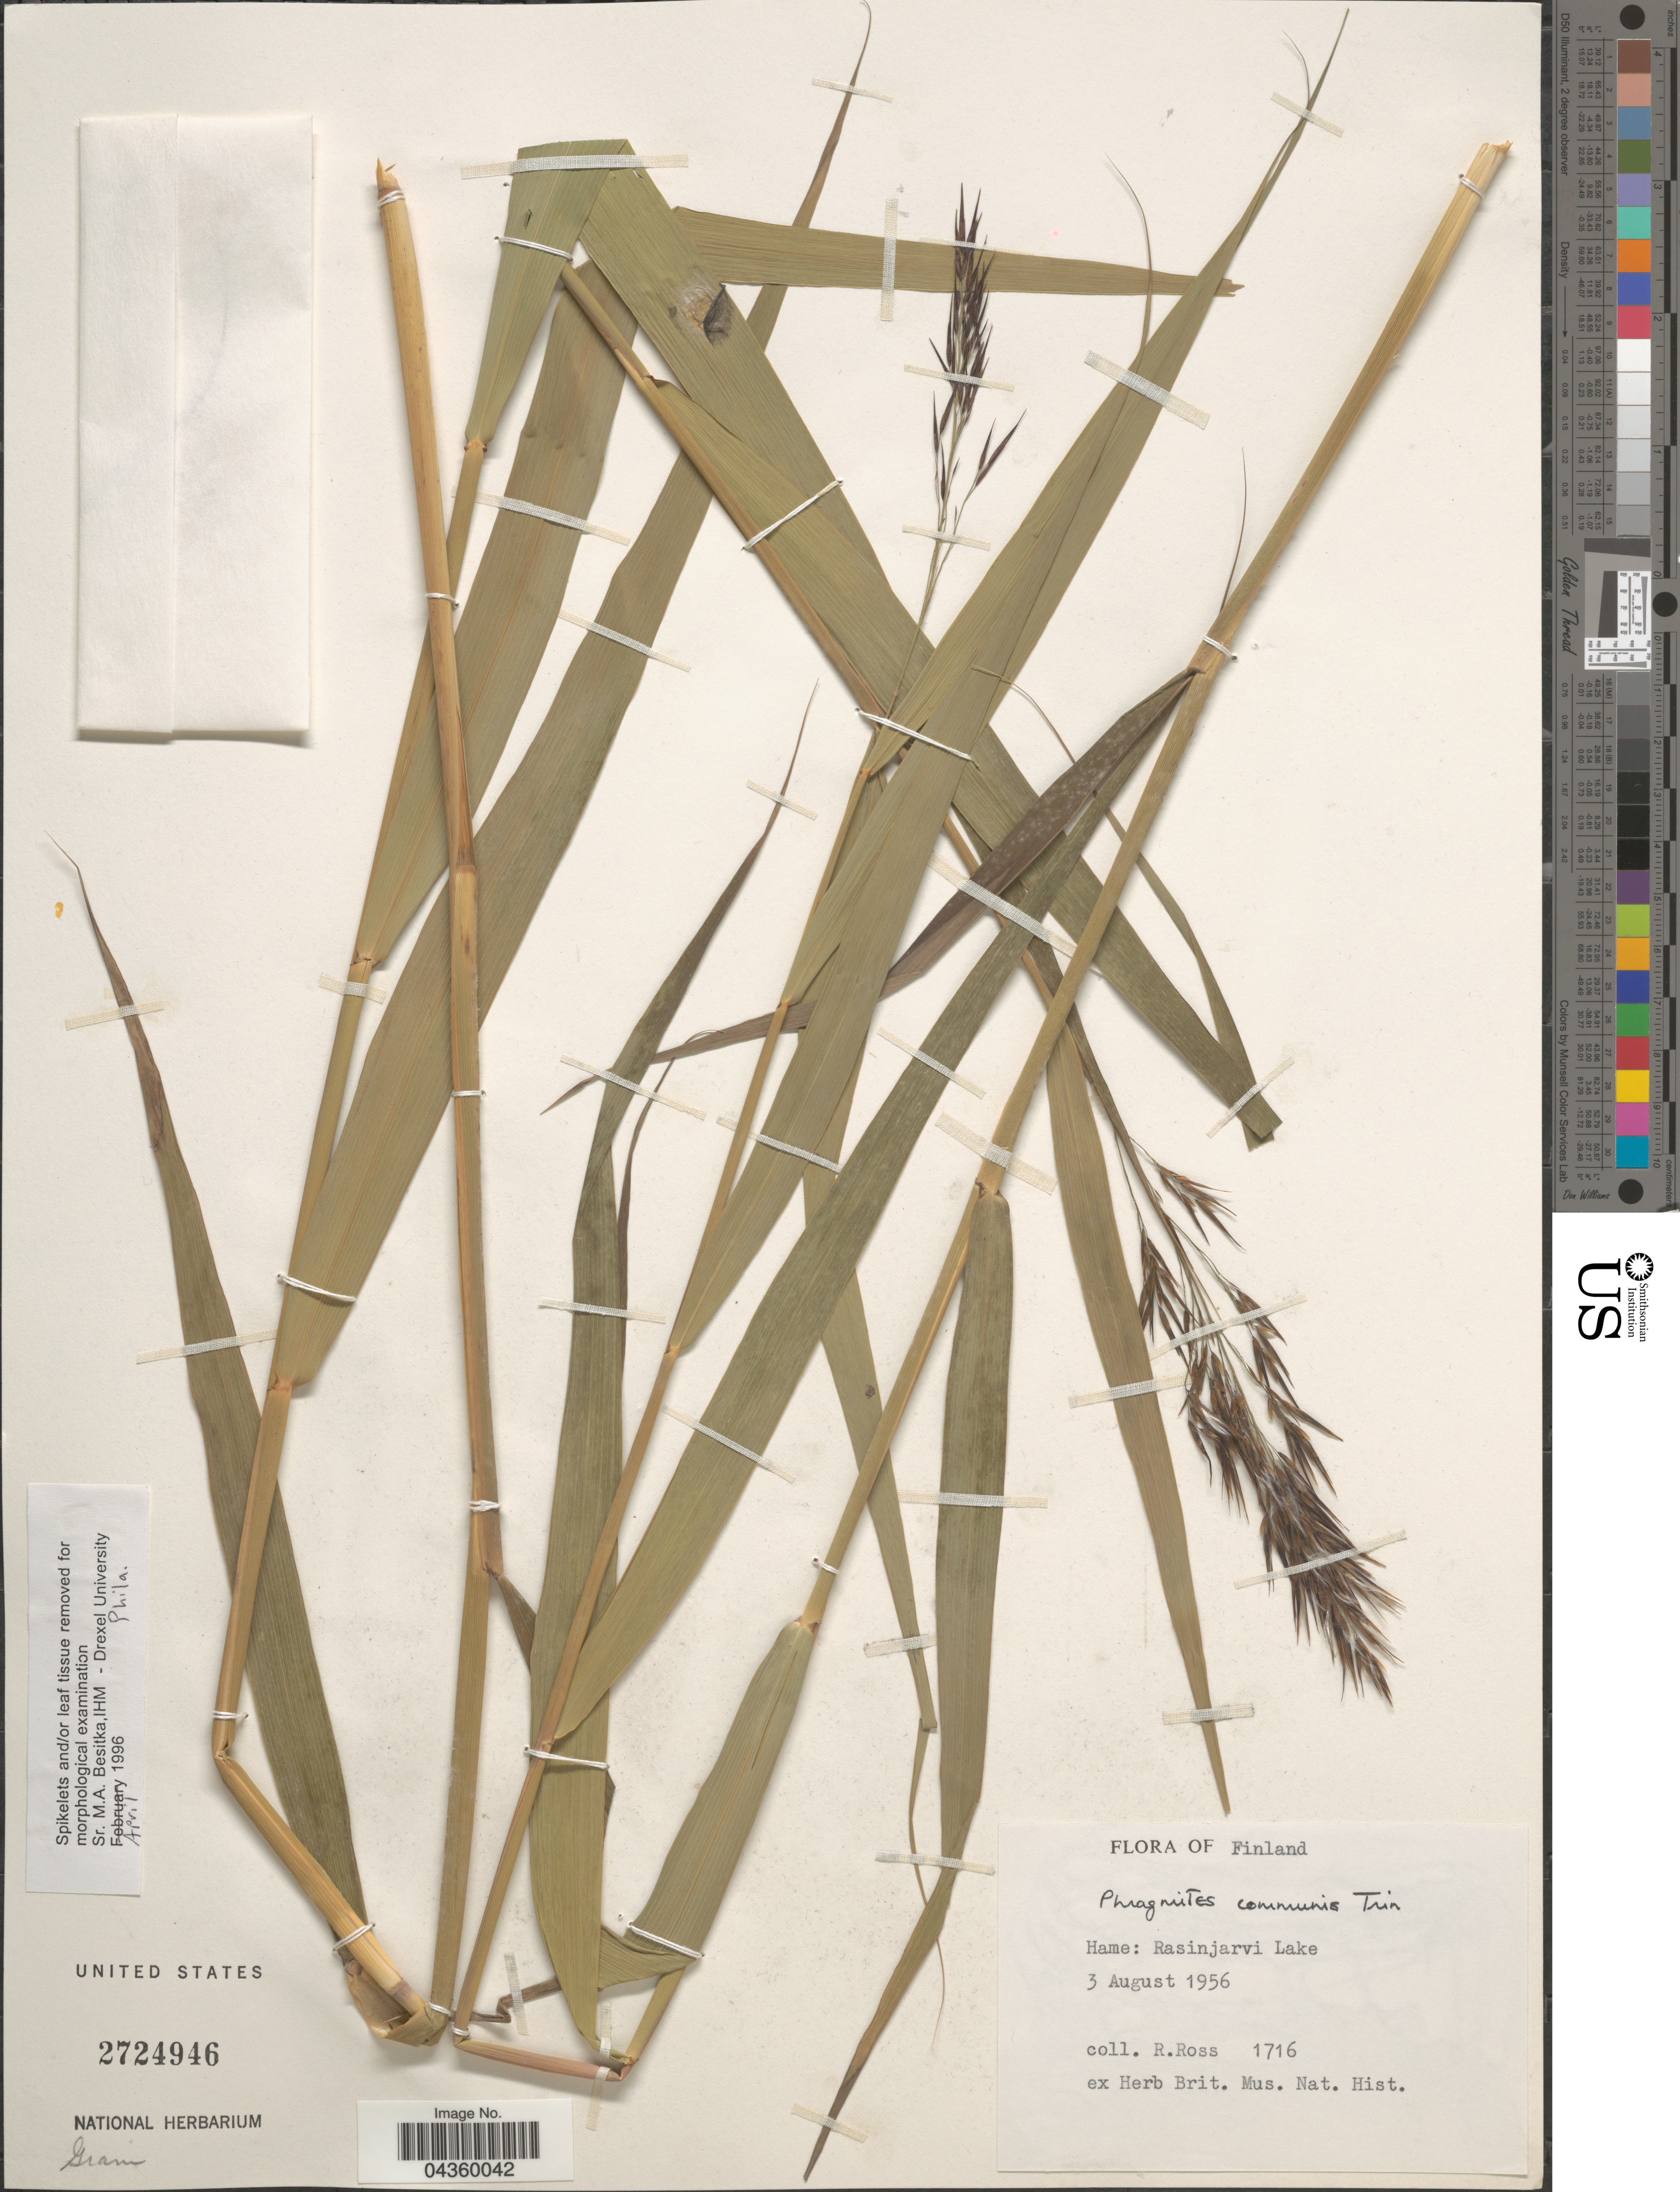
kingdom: Plantae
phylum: Tracheophyta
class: Liliopsida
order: Poales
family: Poaceae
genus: Phragmites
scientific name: Phragmites australis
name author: (Cav.) Trin. ex Steud.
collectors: R. Cross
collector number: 1716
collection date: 1956-08-03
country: Finland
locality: Hame: Rasinjarvi Lake.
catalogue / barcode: US 2724946